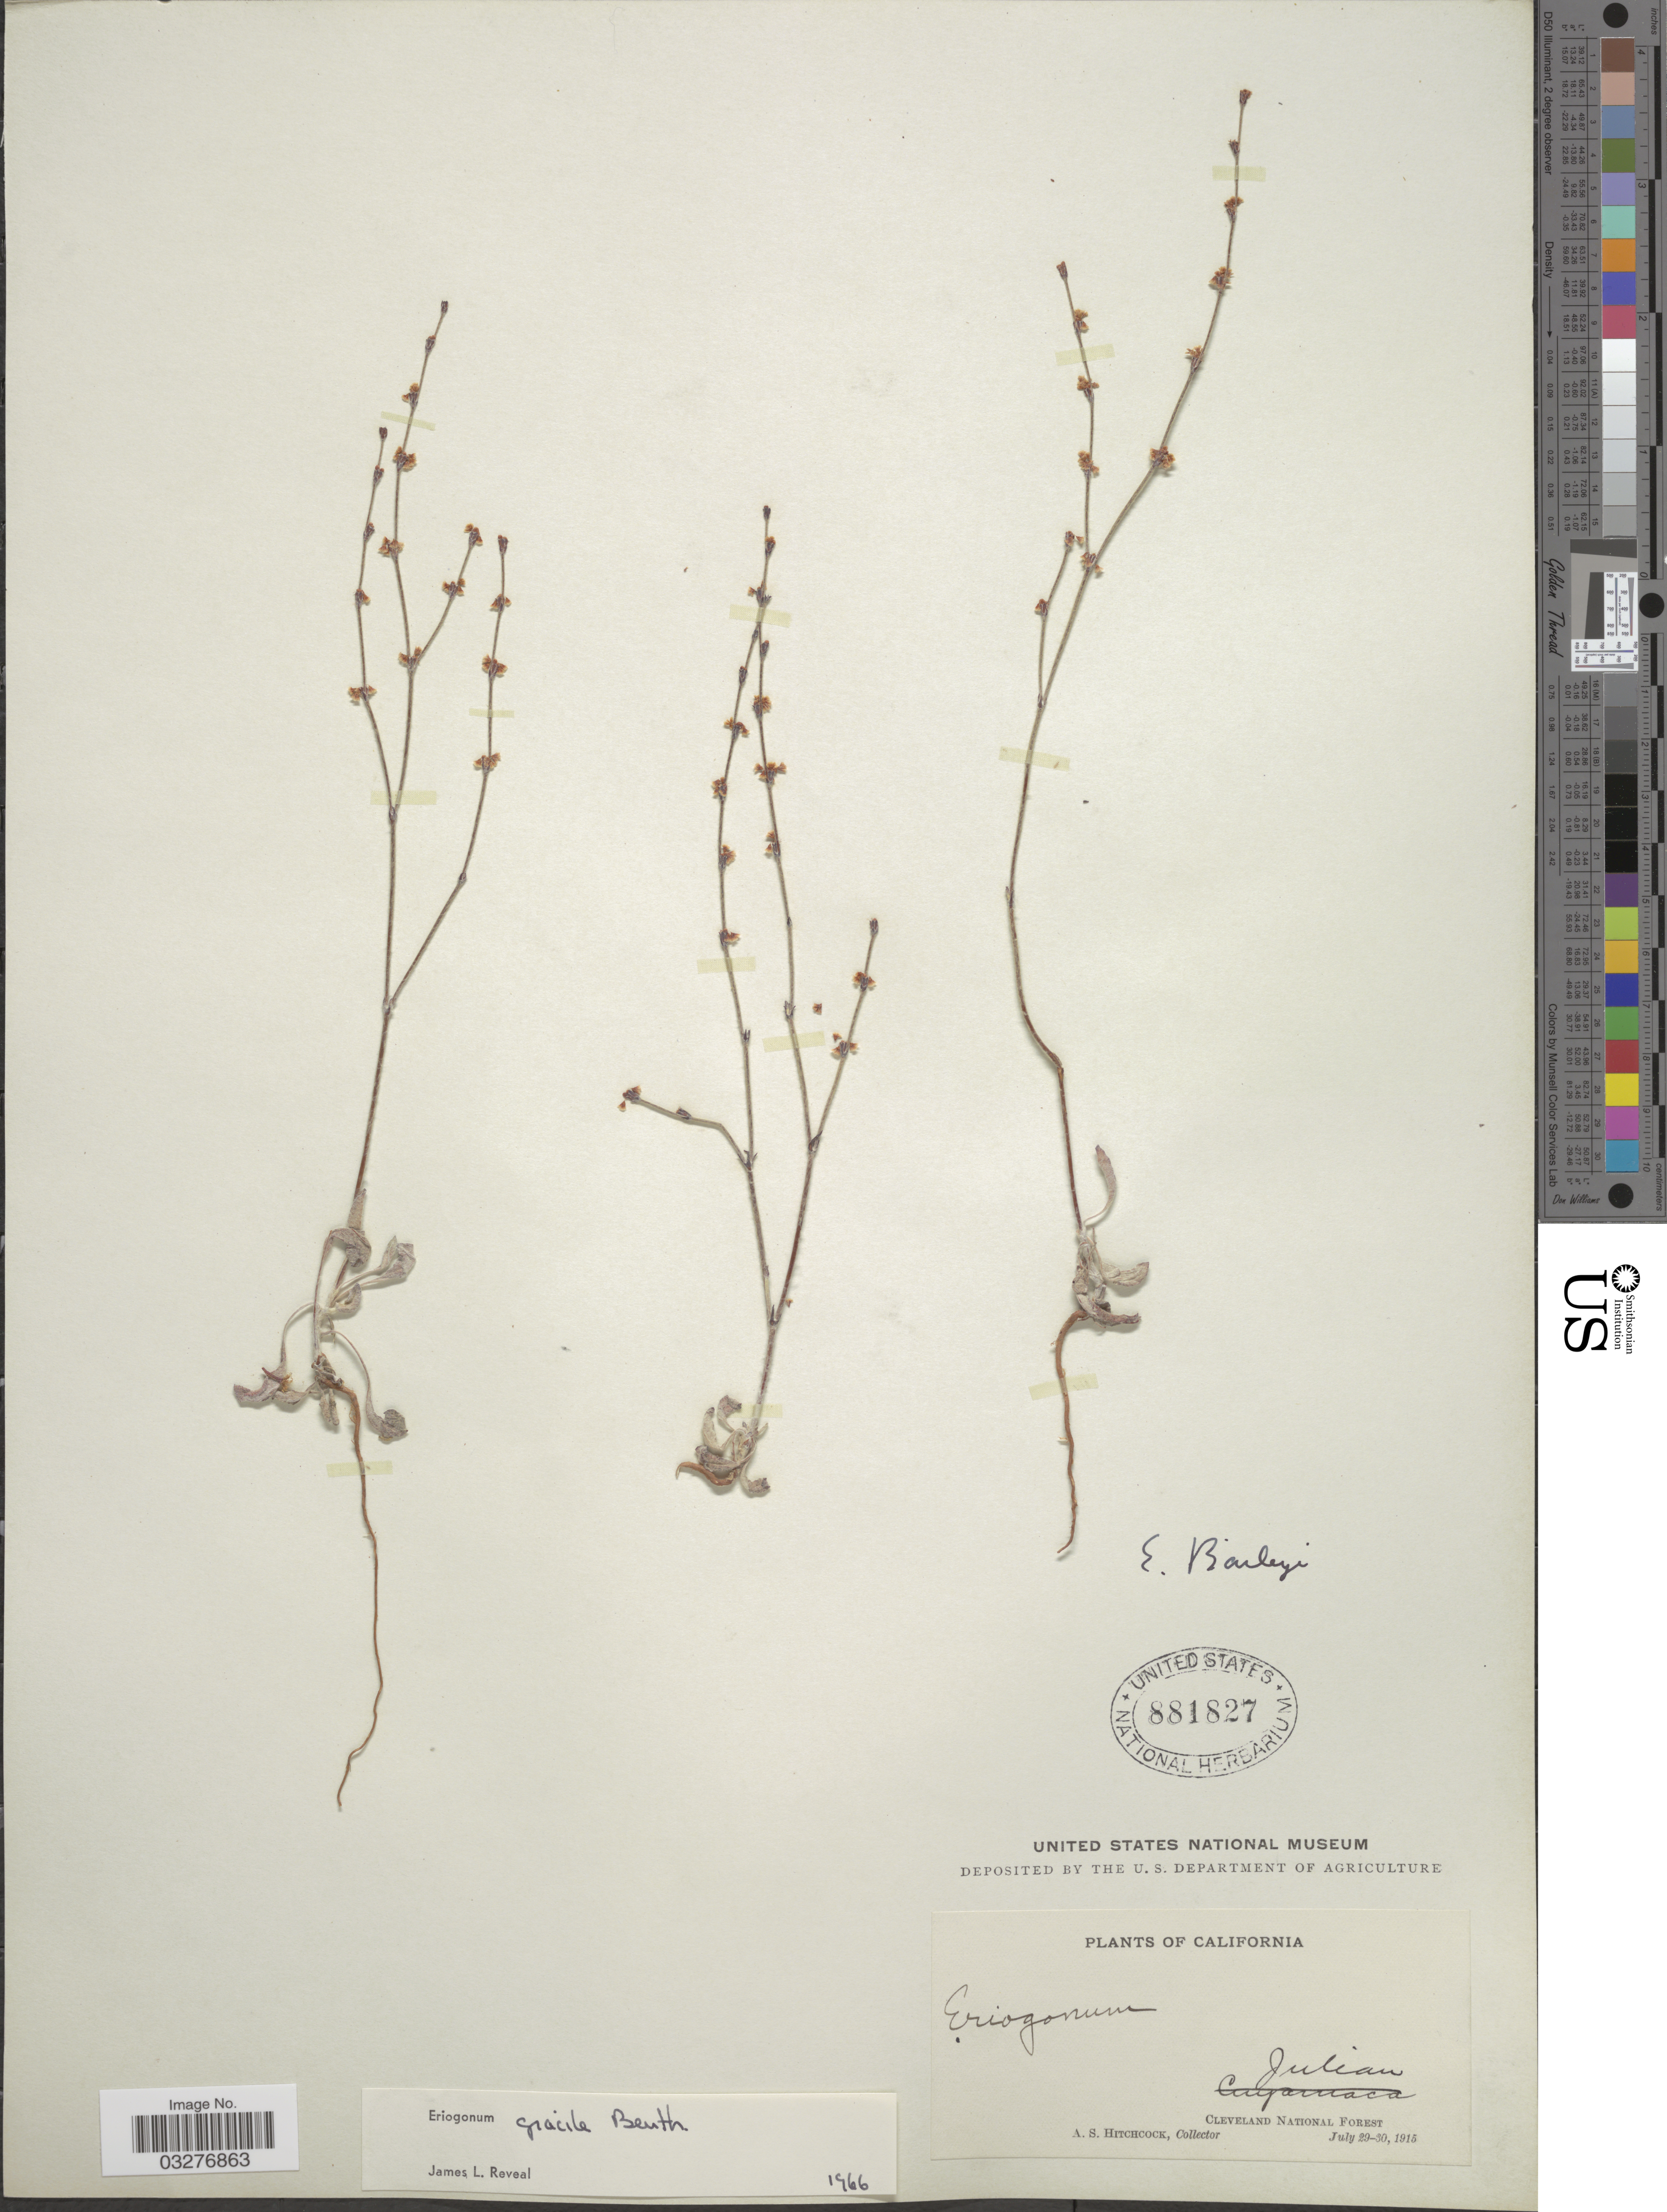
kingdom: Plantae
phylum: Tracheophyta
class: Magnoliopsida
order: Caryophyllales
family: Polygonaceae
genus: Eriogonum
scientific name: Eriogonum gracile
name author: Benth.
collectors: A. S. Hitchcock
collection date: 1915-07-29/1915-07-30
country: United States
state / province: California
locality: Cleveland National Forest.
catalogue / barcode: US 881827